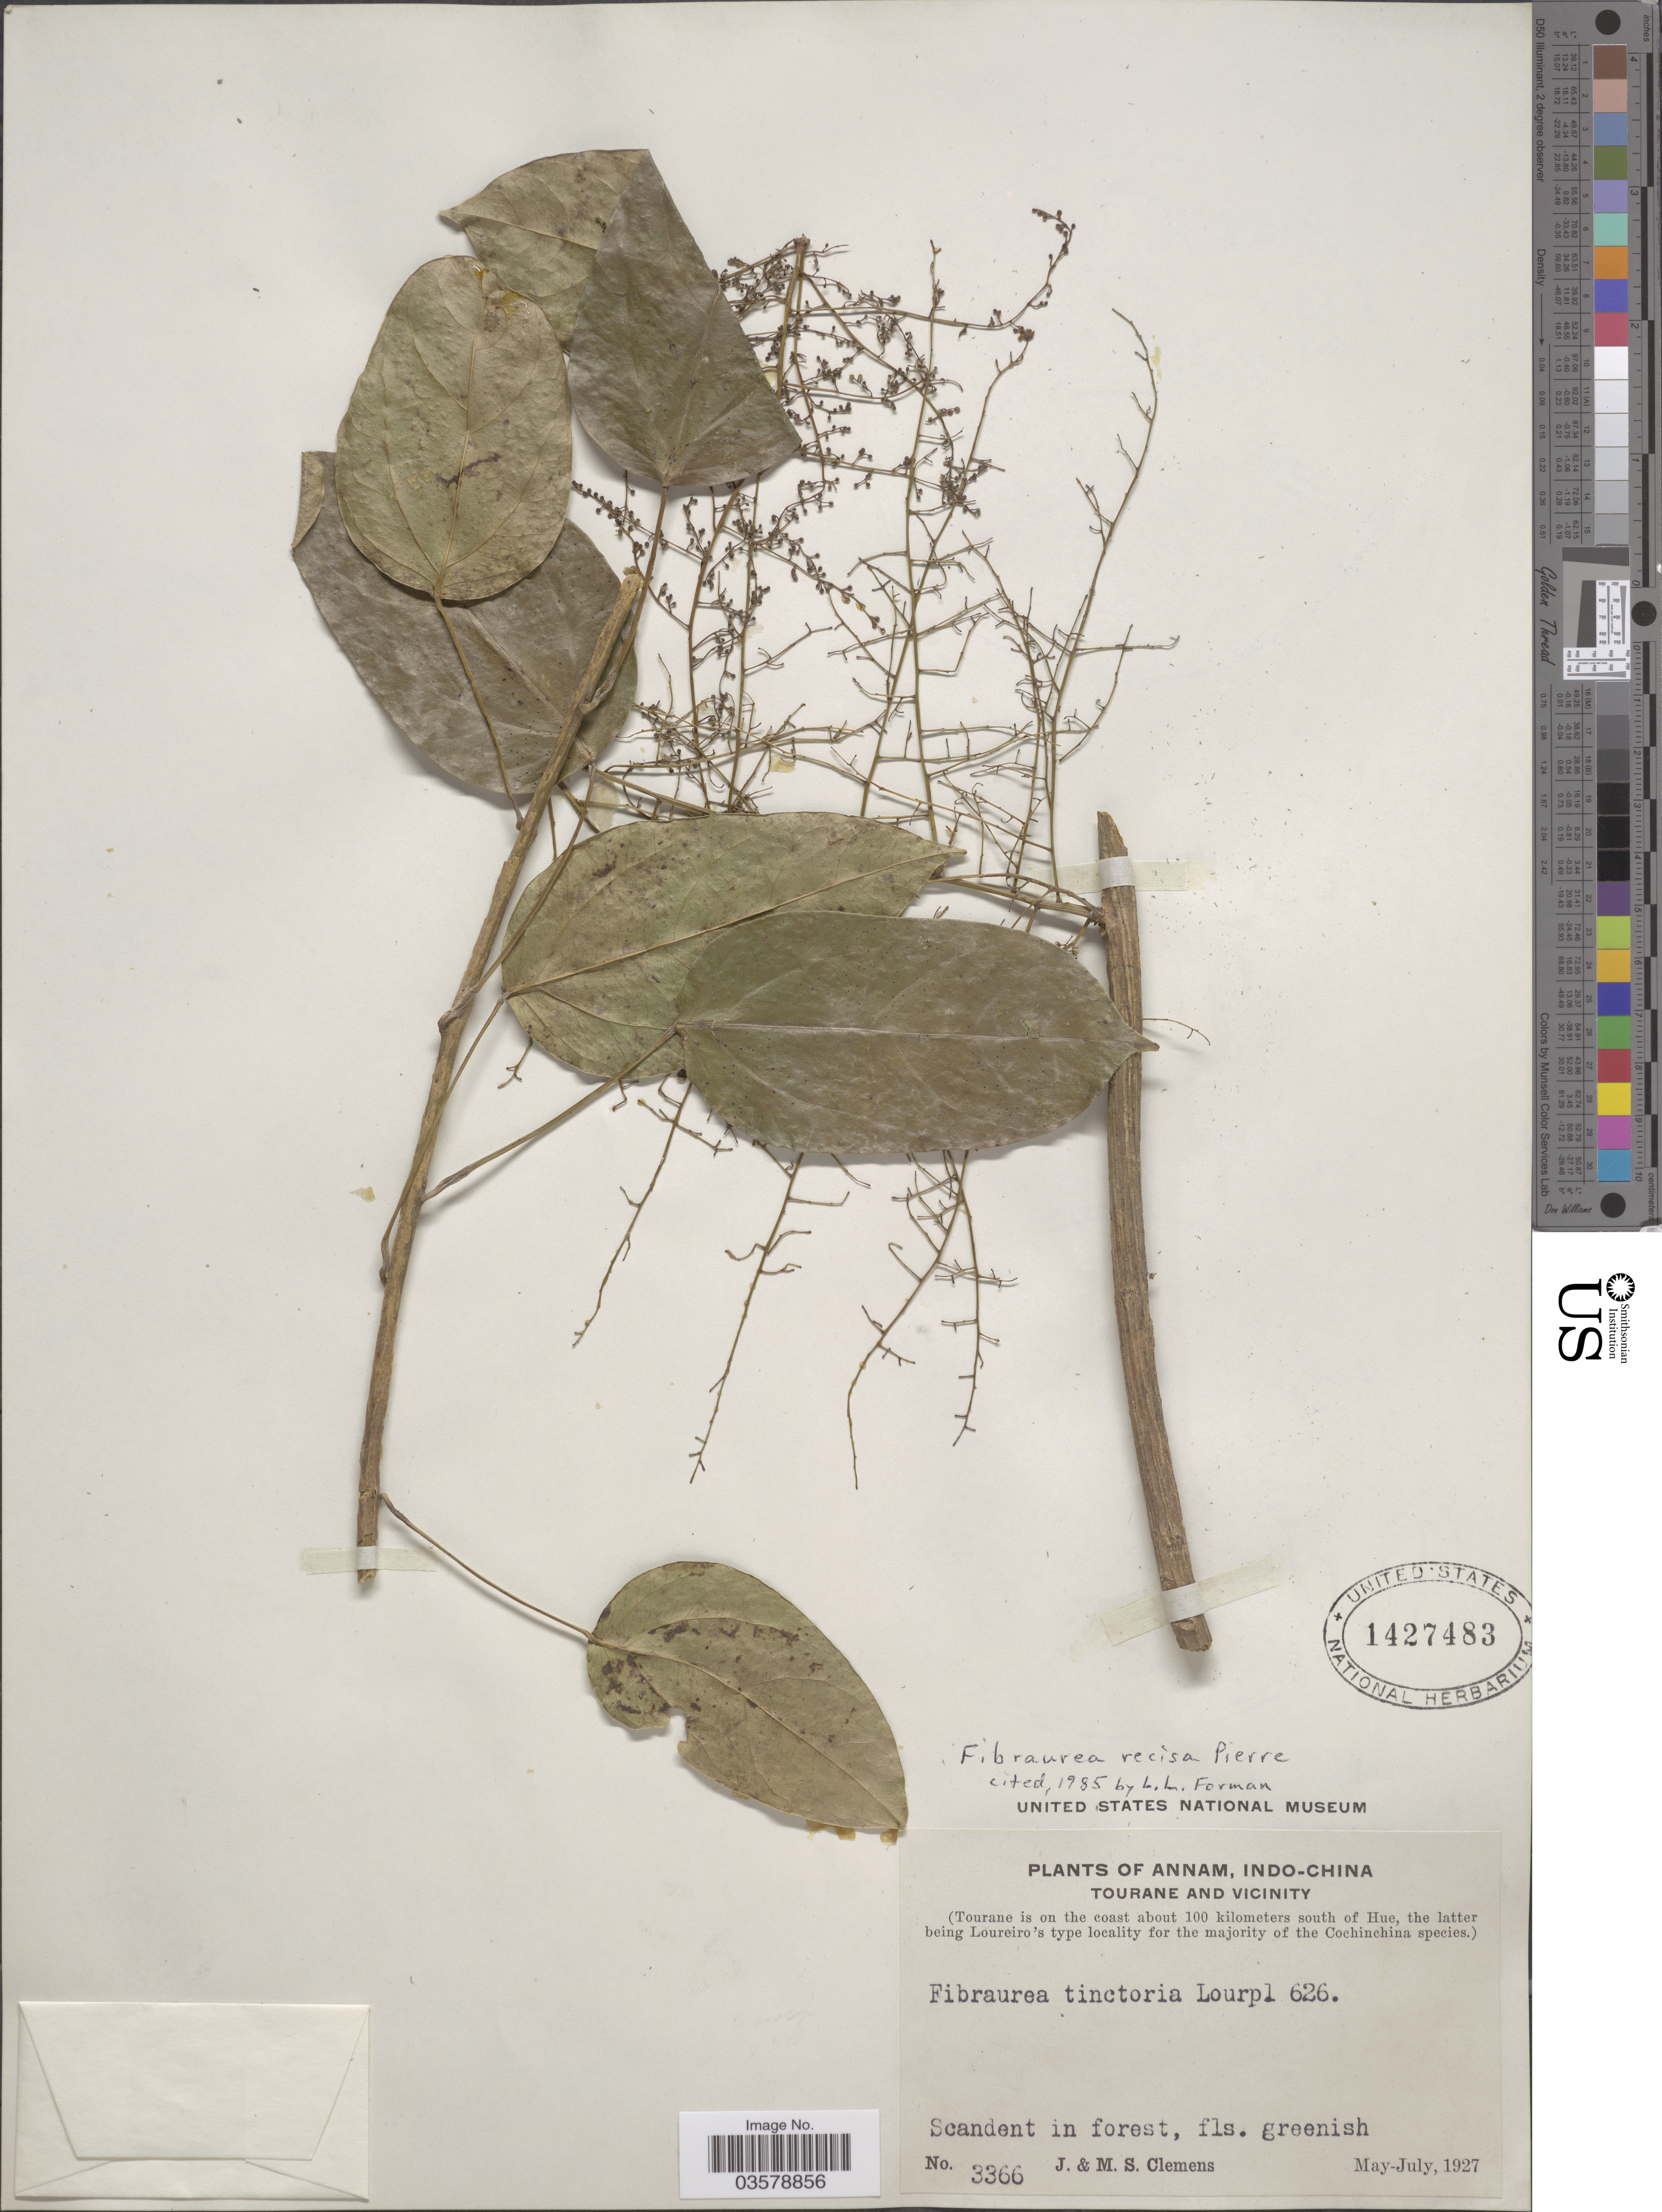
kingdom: Plantae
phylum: Tracheophyta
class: Magnoliopsida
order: Ranunculales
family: Menispermaceae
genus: Fibraurea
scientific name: Fibraurea recisa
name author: Pierre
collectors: J. Clemens & M. S. Clemens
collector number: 3366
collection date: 1927-05/1927-07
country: Vietnam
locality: Annam, Tourane and Vicinity. (Tourane is on the coast about 100 kilometers south of Hue).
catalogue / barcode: US 1427483